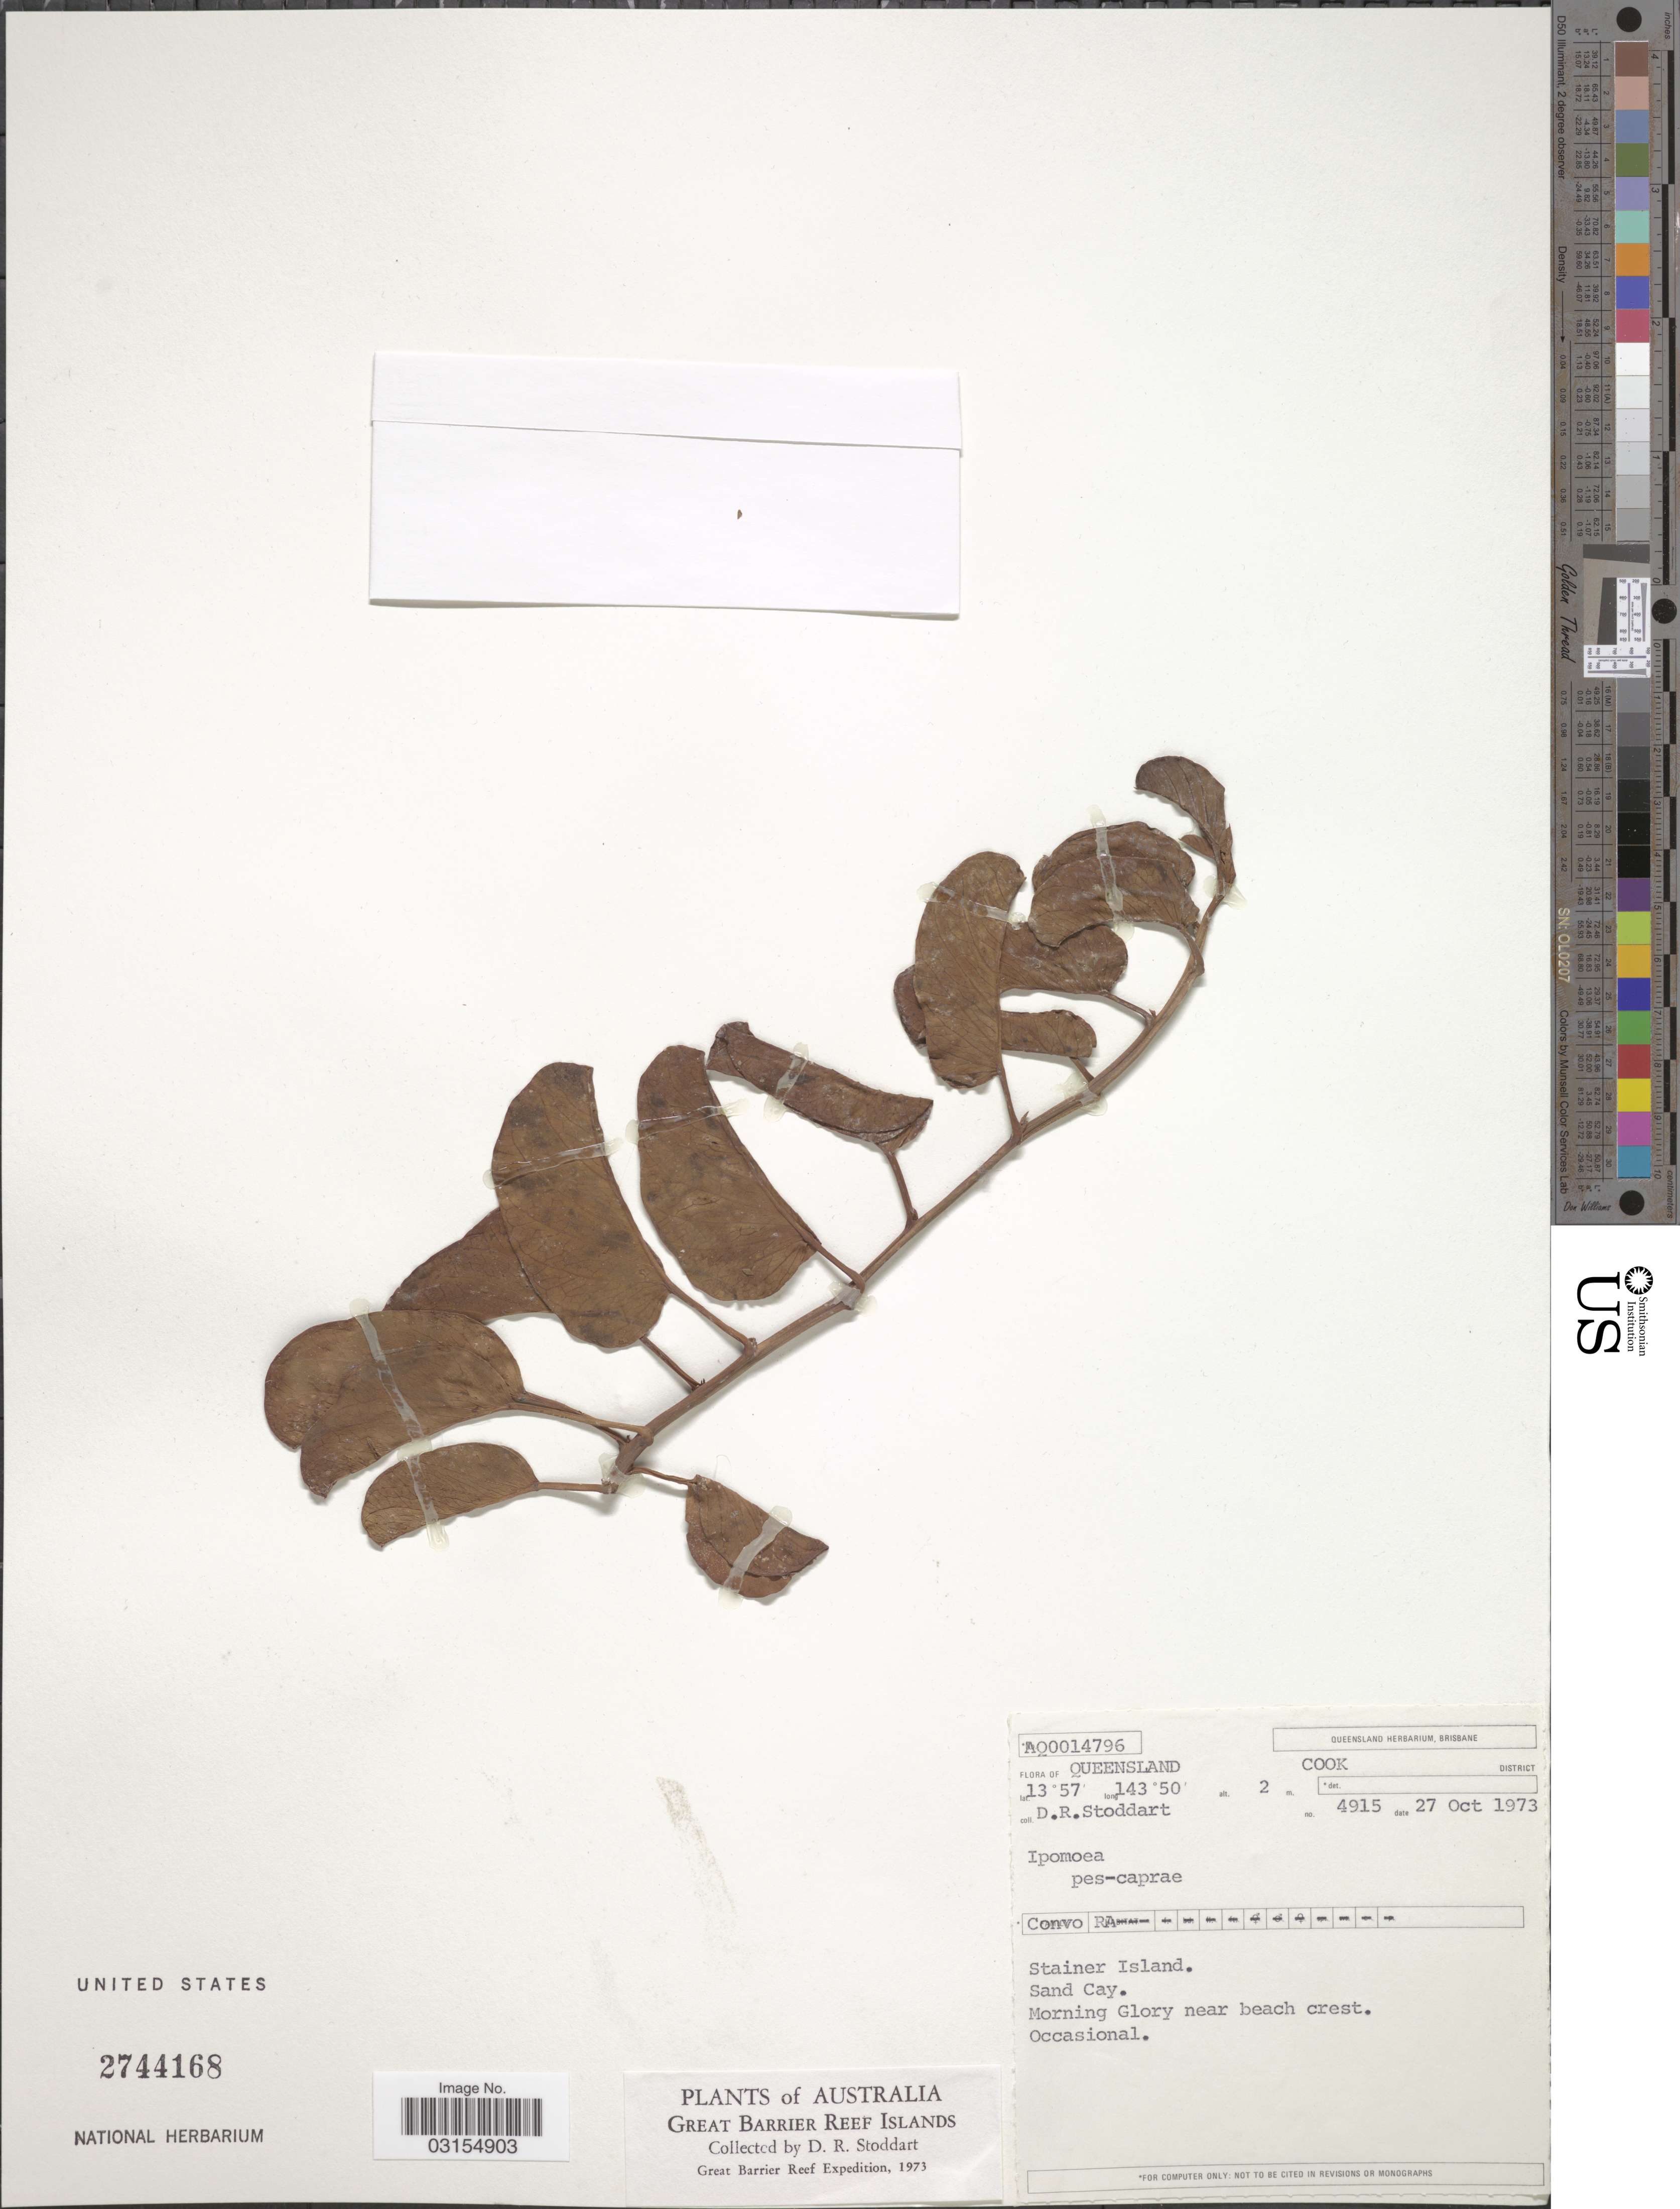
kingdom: Plantae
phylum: Tracheophyta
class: Magnoliopsida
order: Solanales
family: Convolvulaceae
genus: Ipomoea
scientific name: Ipomoea pes-caprae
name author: (L.) R. Br.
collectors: D. R. Stoddart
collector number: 4915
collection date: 1973-10-27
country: Australia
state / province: Queensland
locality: Great Barrier Reef Islands. Cook District. Stainer Island. Sand Cay.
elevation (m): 2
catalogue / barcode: US 2744168